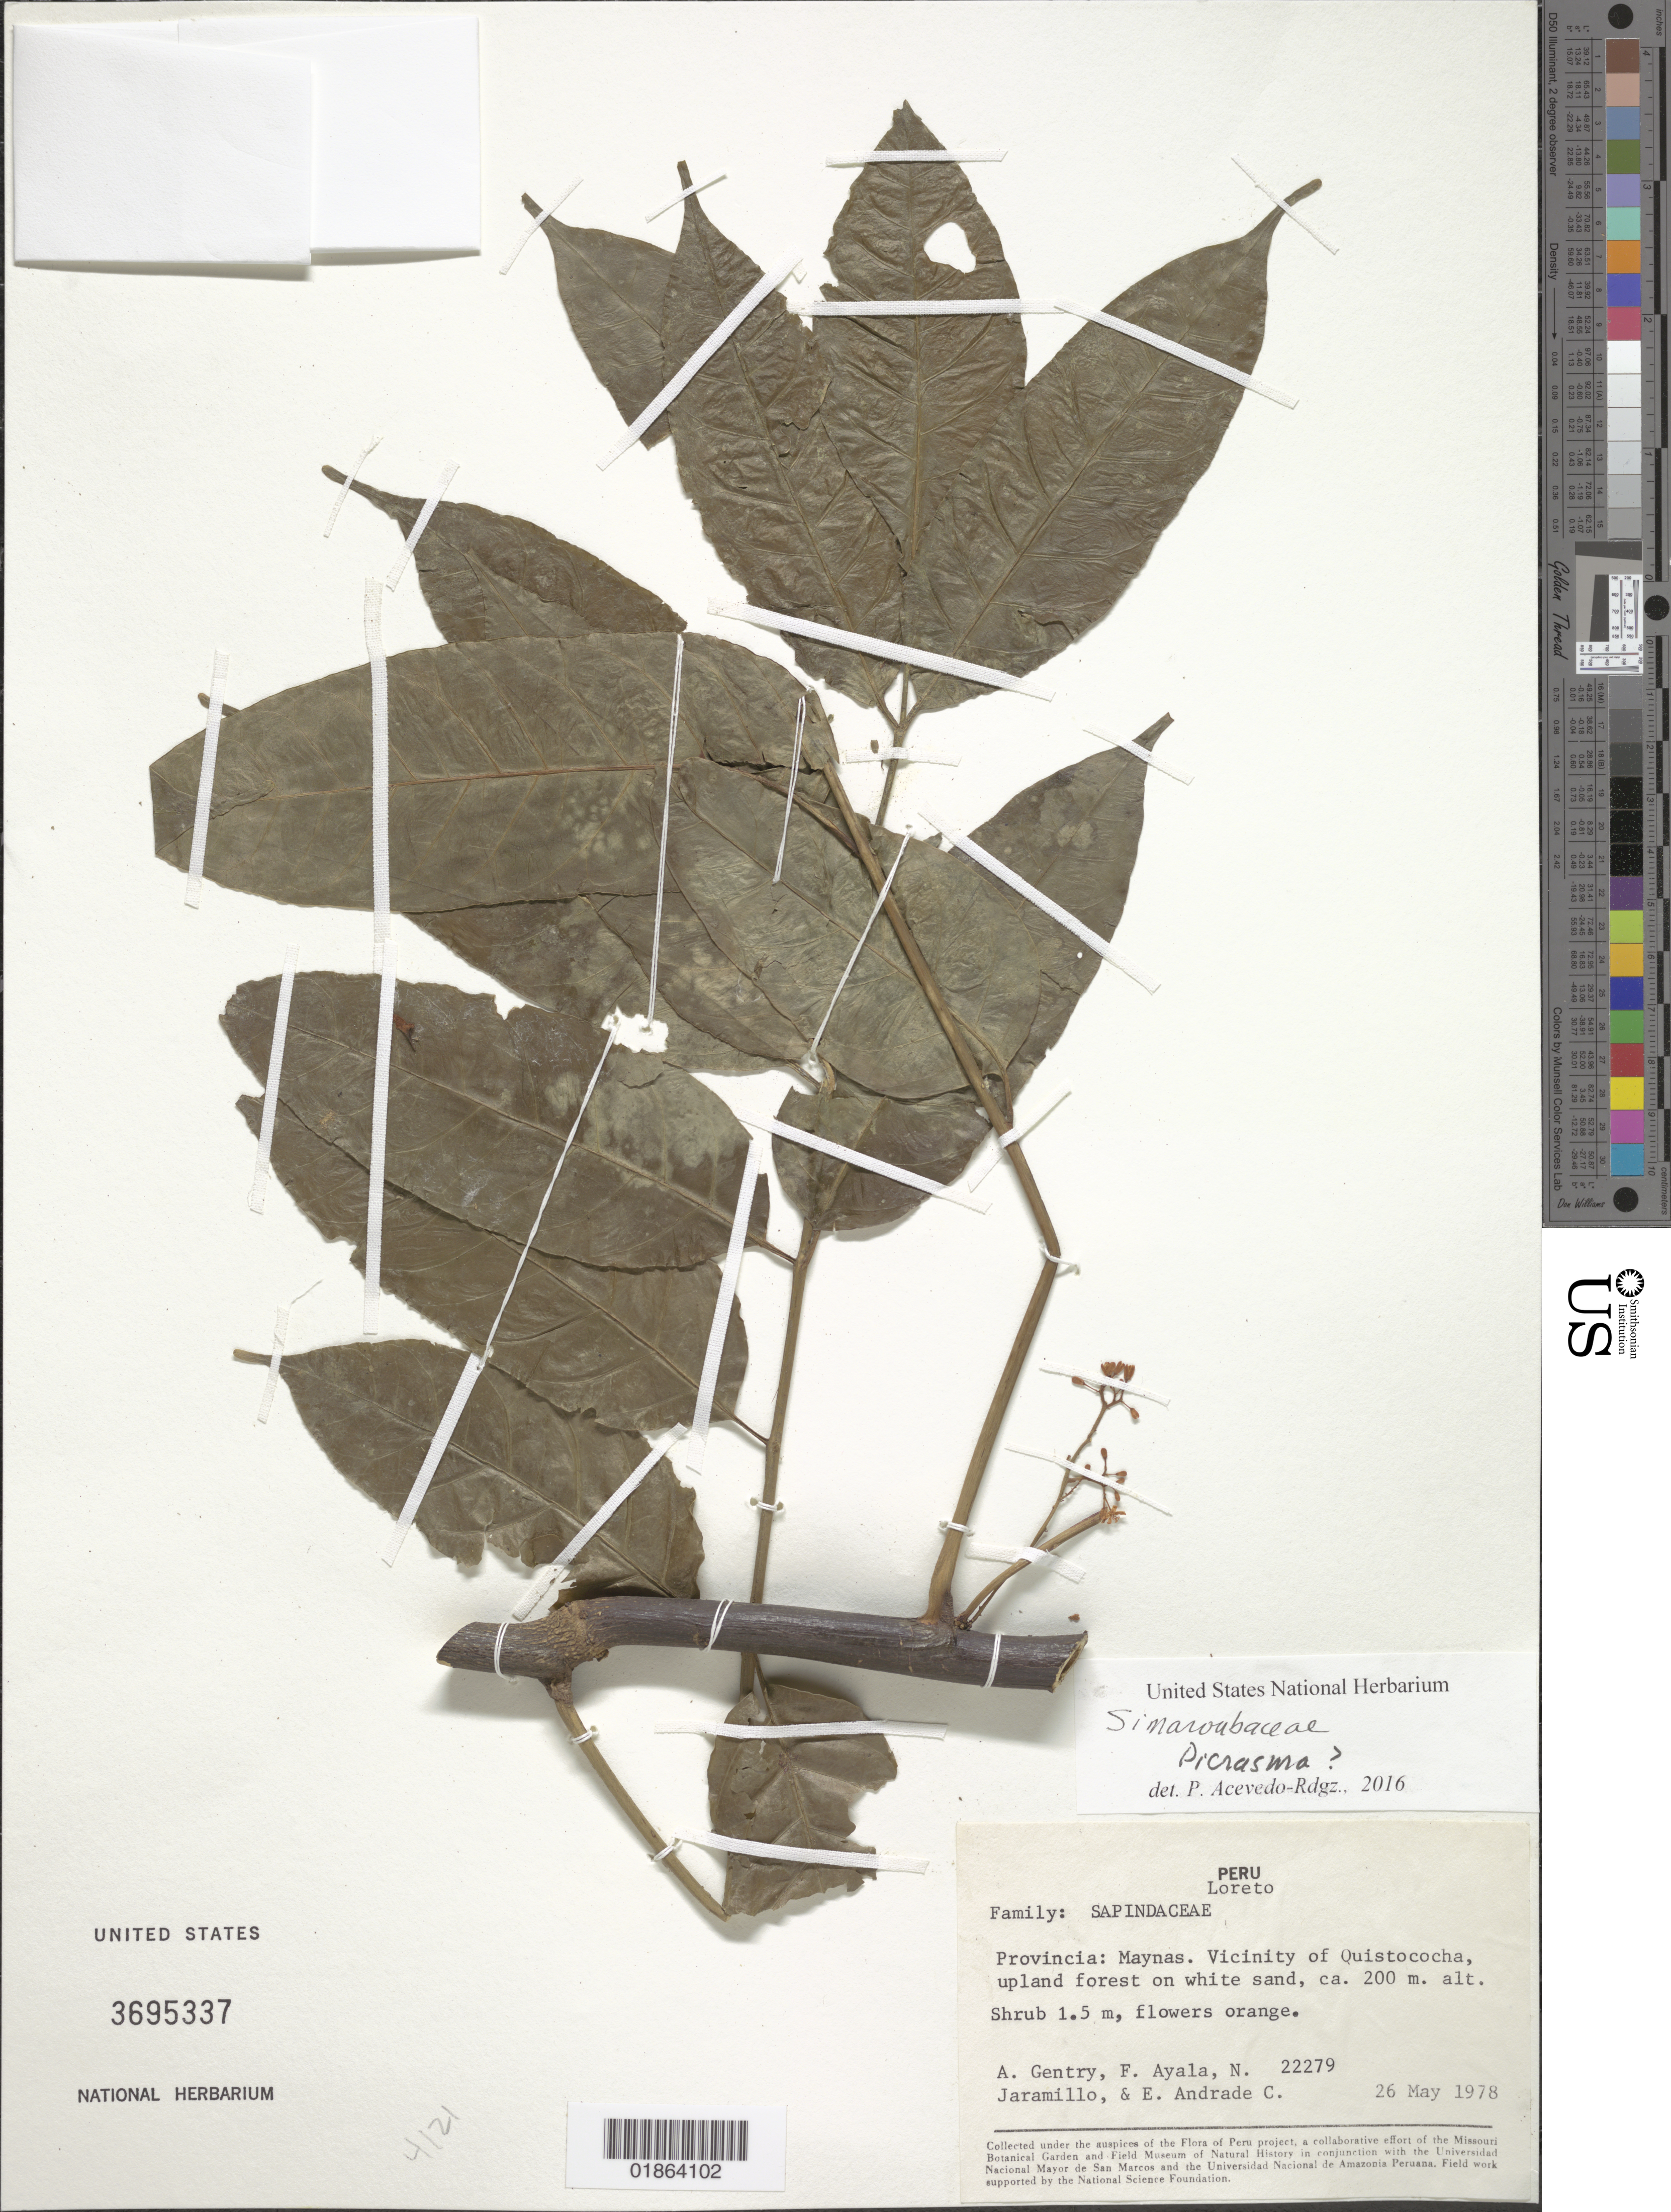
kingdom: Plantae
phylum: Tracheophyta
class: Magnoliopsida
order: Sapindales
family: Simaroubaceae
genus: Picrasma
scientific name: Picrasma sp.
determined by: Acevedo-Rodríguez, P., (BOT), Smithsonian Institution - National Museum of Natural History (UNITED STATES)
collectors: A. H. Gentry, F. Ayala, N. Jaramillo & E. Andrade C.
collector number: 22279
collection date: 1978-05-26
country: Peru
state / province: Loreto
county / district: Maynas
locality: Vicinity of Quistococha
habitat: Upland forest on white sand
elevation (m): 200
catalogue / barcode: US 3695337